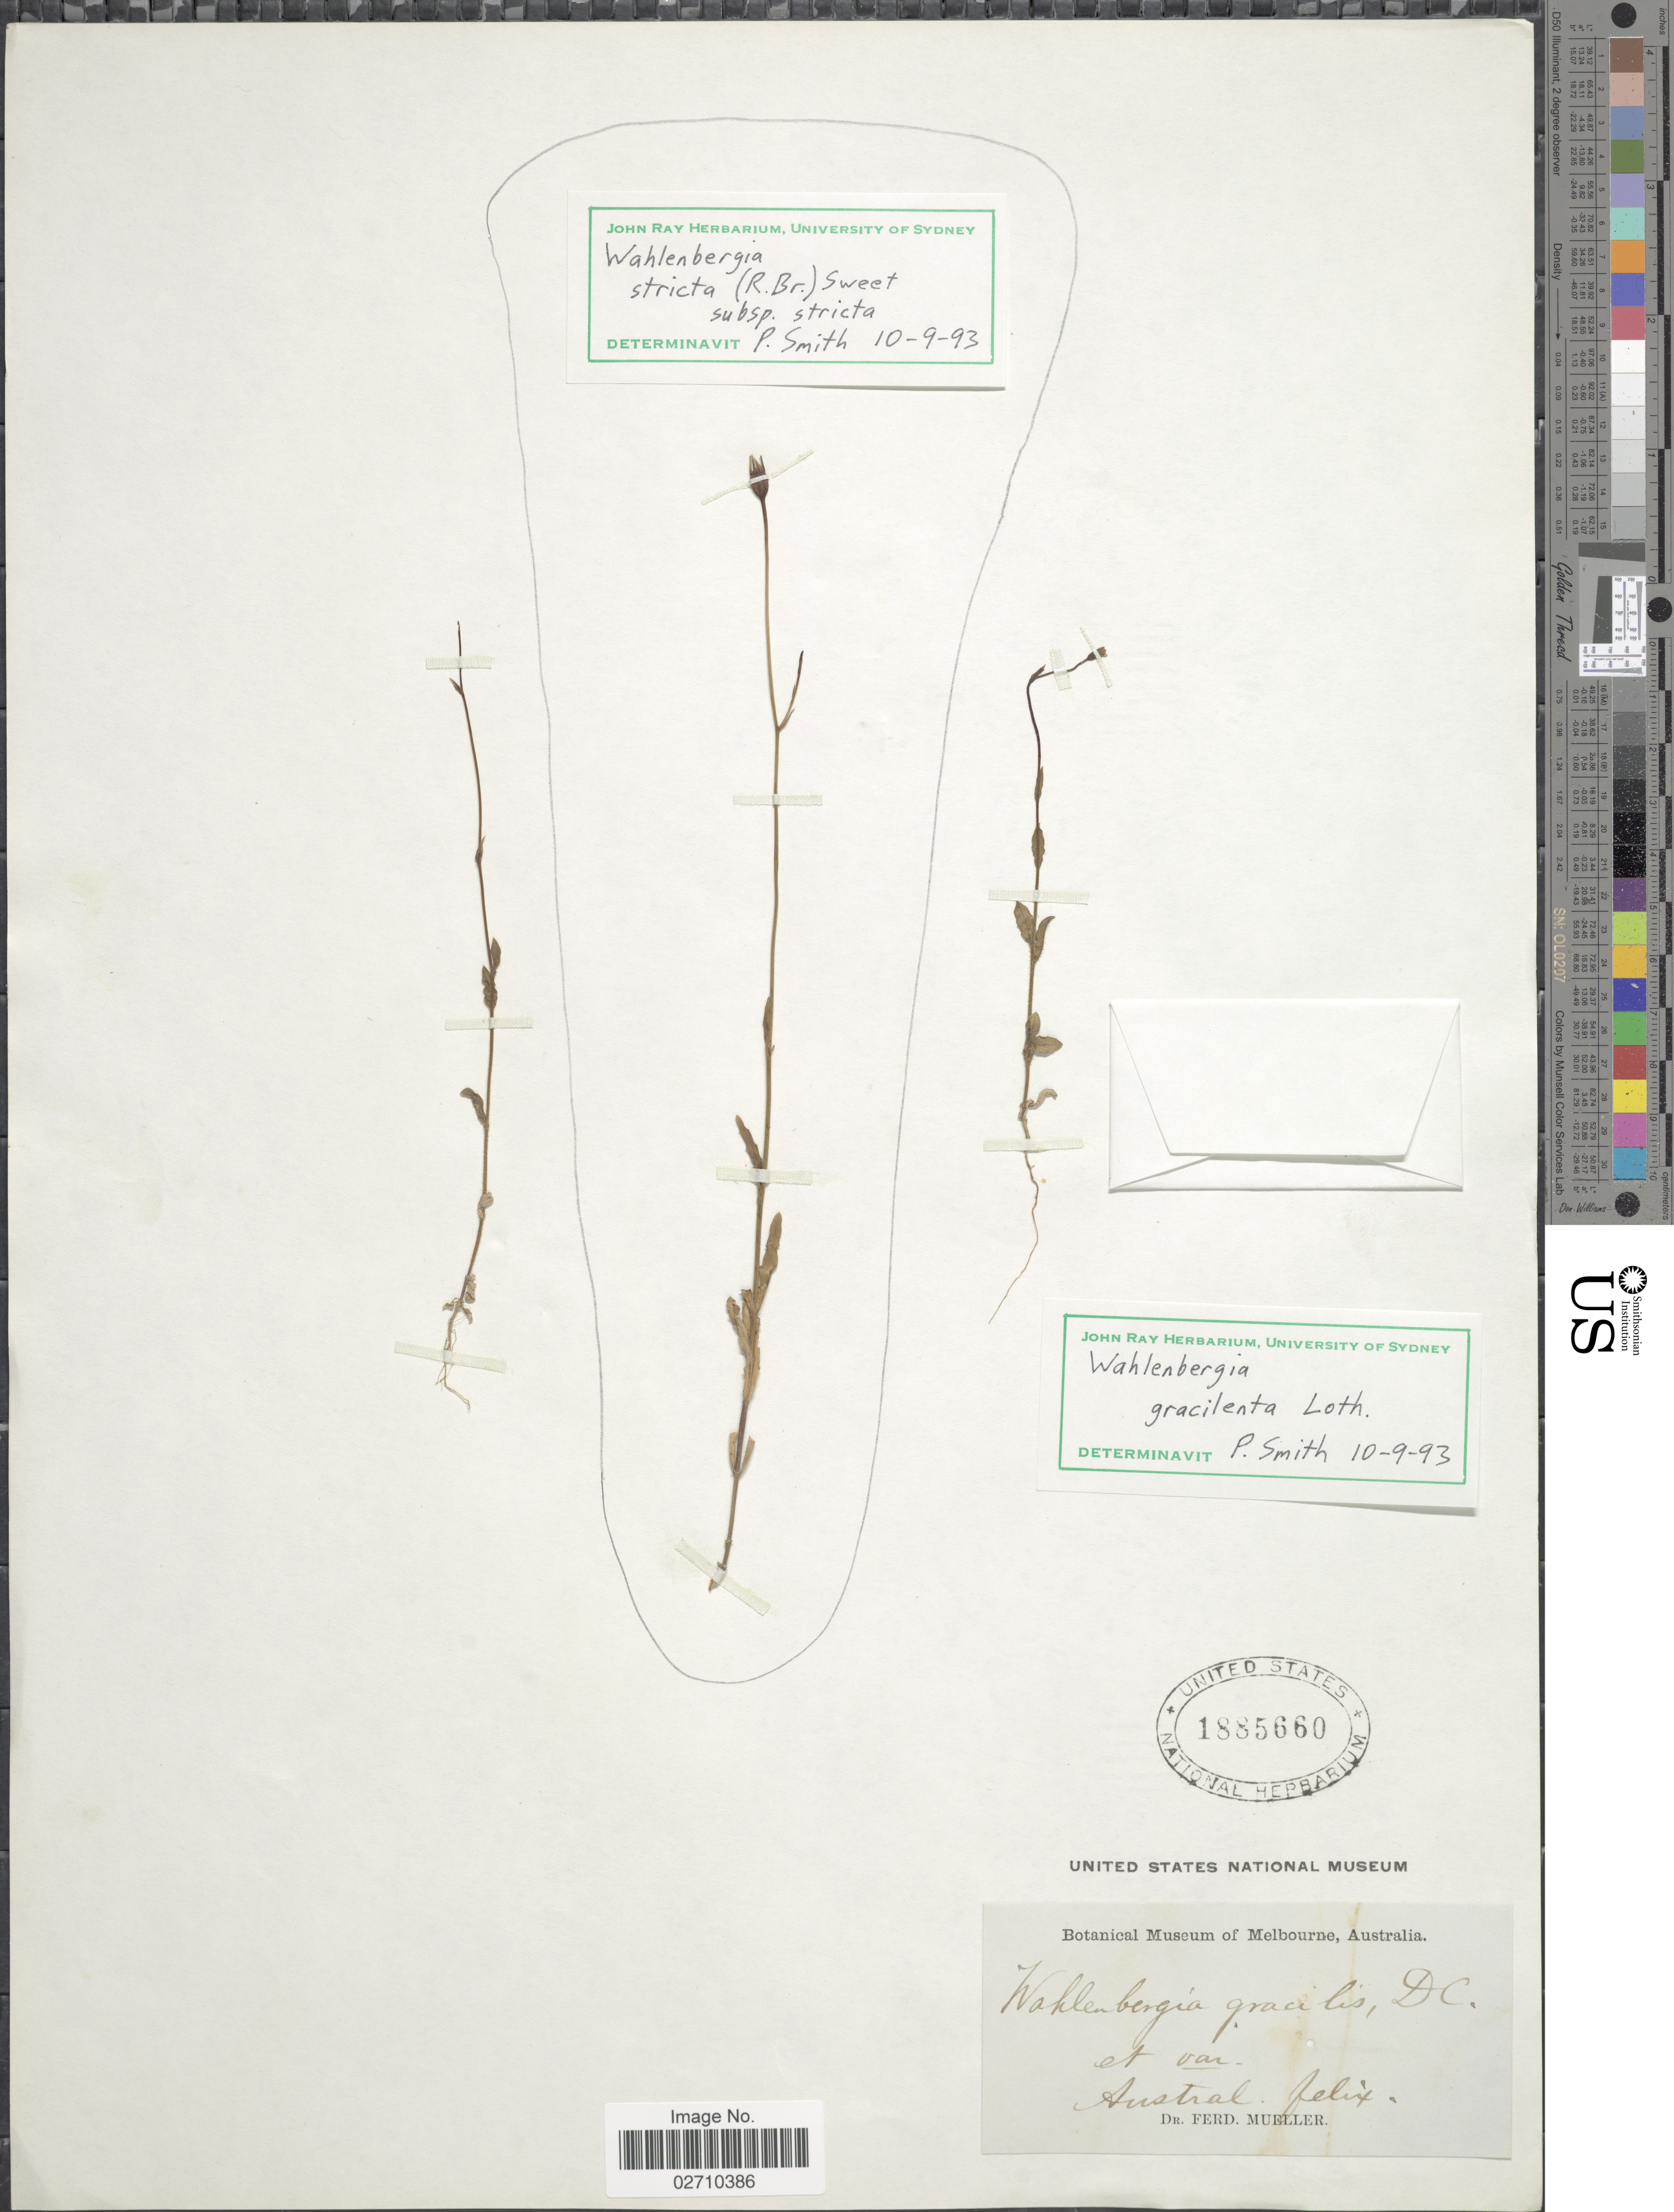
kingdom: Plantae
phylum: Tracheophyta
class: Magnoliopsida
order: Asterales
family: Campanulaceae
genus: Wahlenbergia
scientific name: Wahlenbergia gracilenta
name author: Lothian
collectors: F. Mueller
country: Australia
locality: Austral. felix.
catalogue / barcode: US 1885660